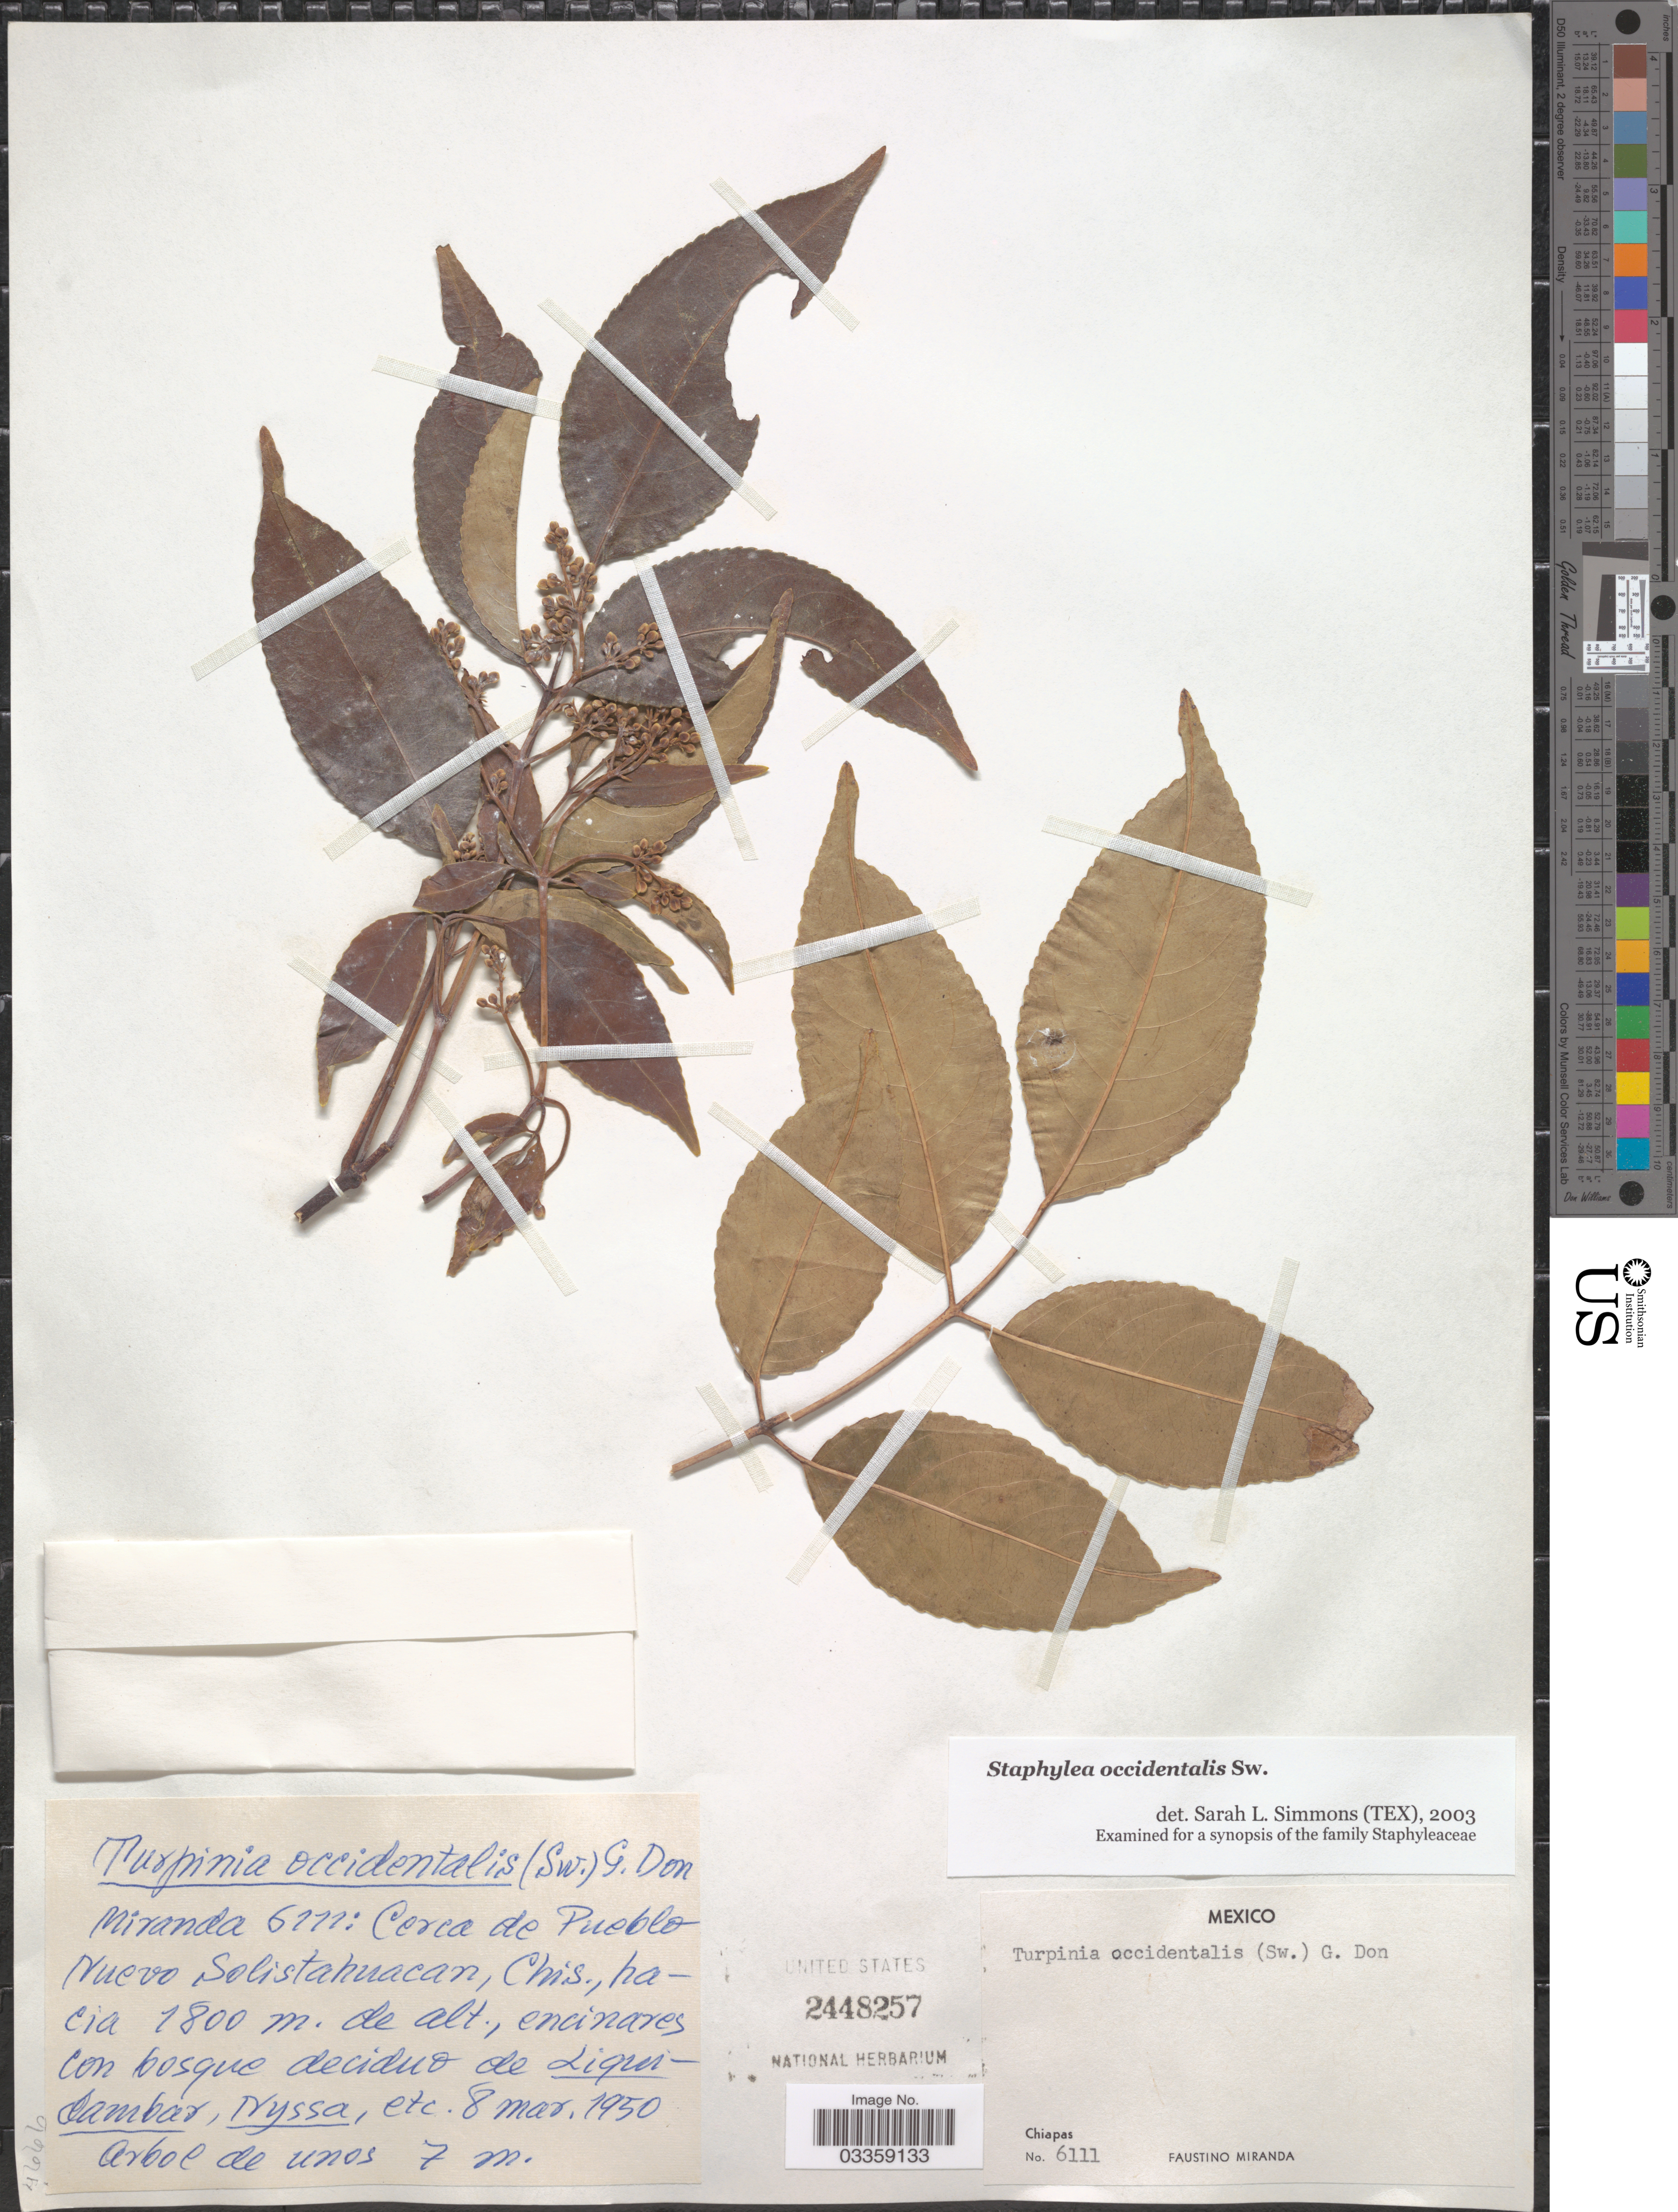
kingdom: Plantae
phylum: Tracheophyta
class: Magnoliopsida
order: Crossosomatales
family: Staphyleaceae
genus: Turpinia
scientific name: Turpinia occidentalis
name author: (Sw.) G. Don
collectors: F. Miranda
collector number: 6111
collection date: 1950-03-08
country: Mexico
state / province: Chiapas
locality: Cerca de Pueblo-Nuevo Solistahuacan.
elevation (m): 1800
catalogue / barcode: US 2448257